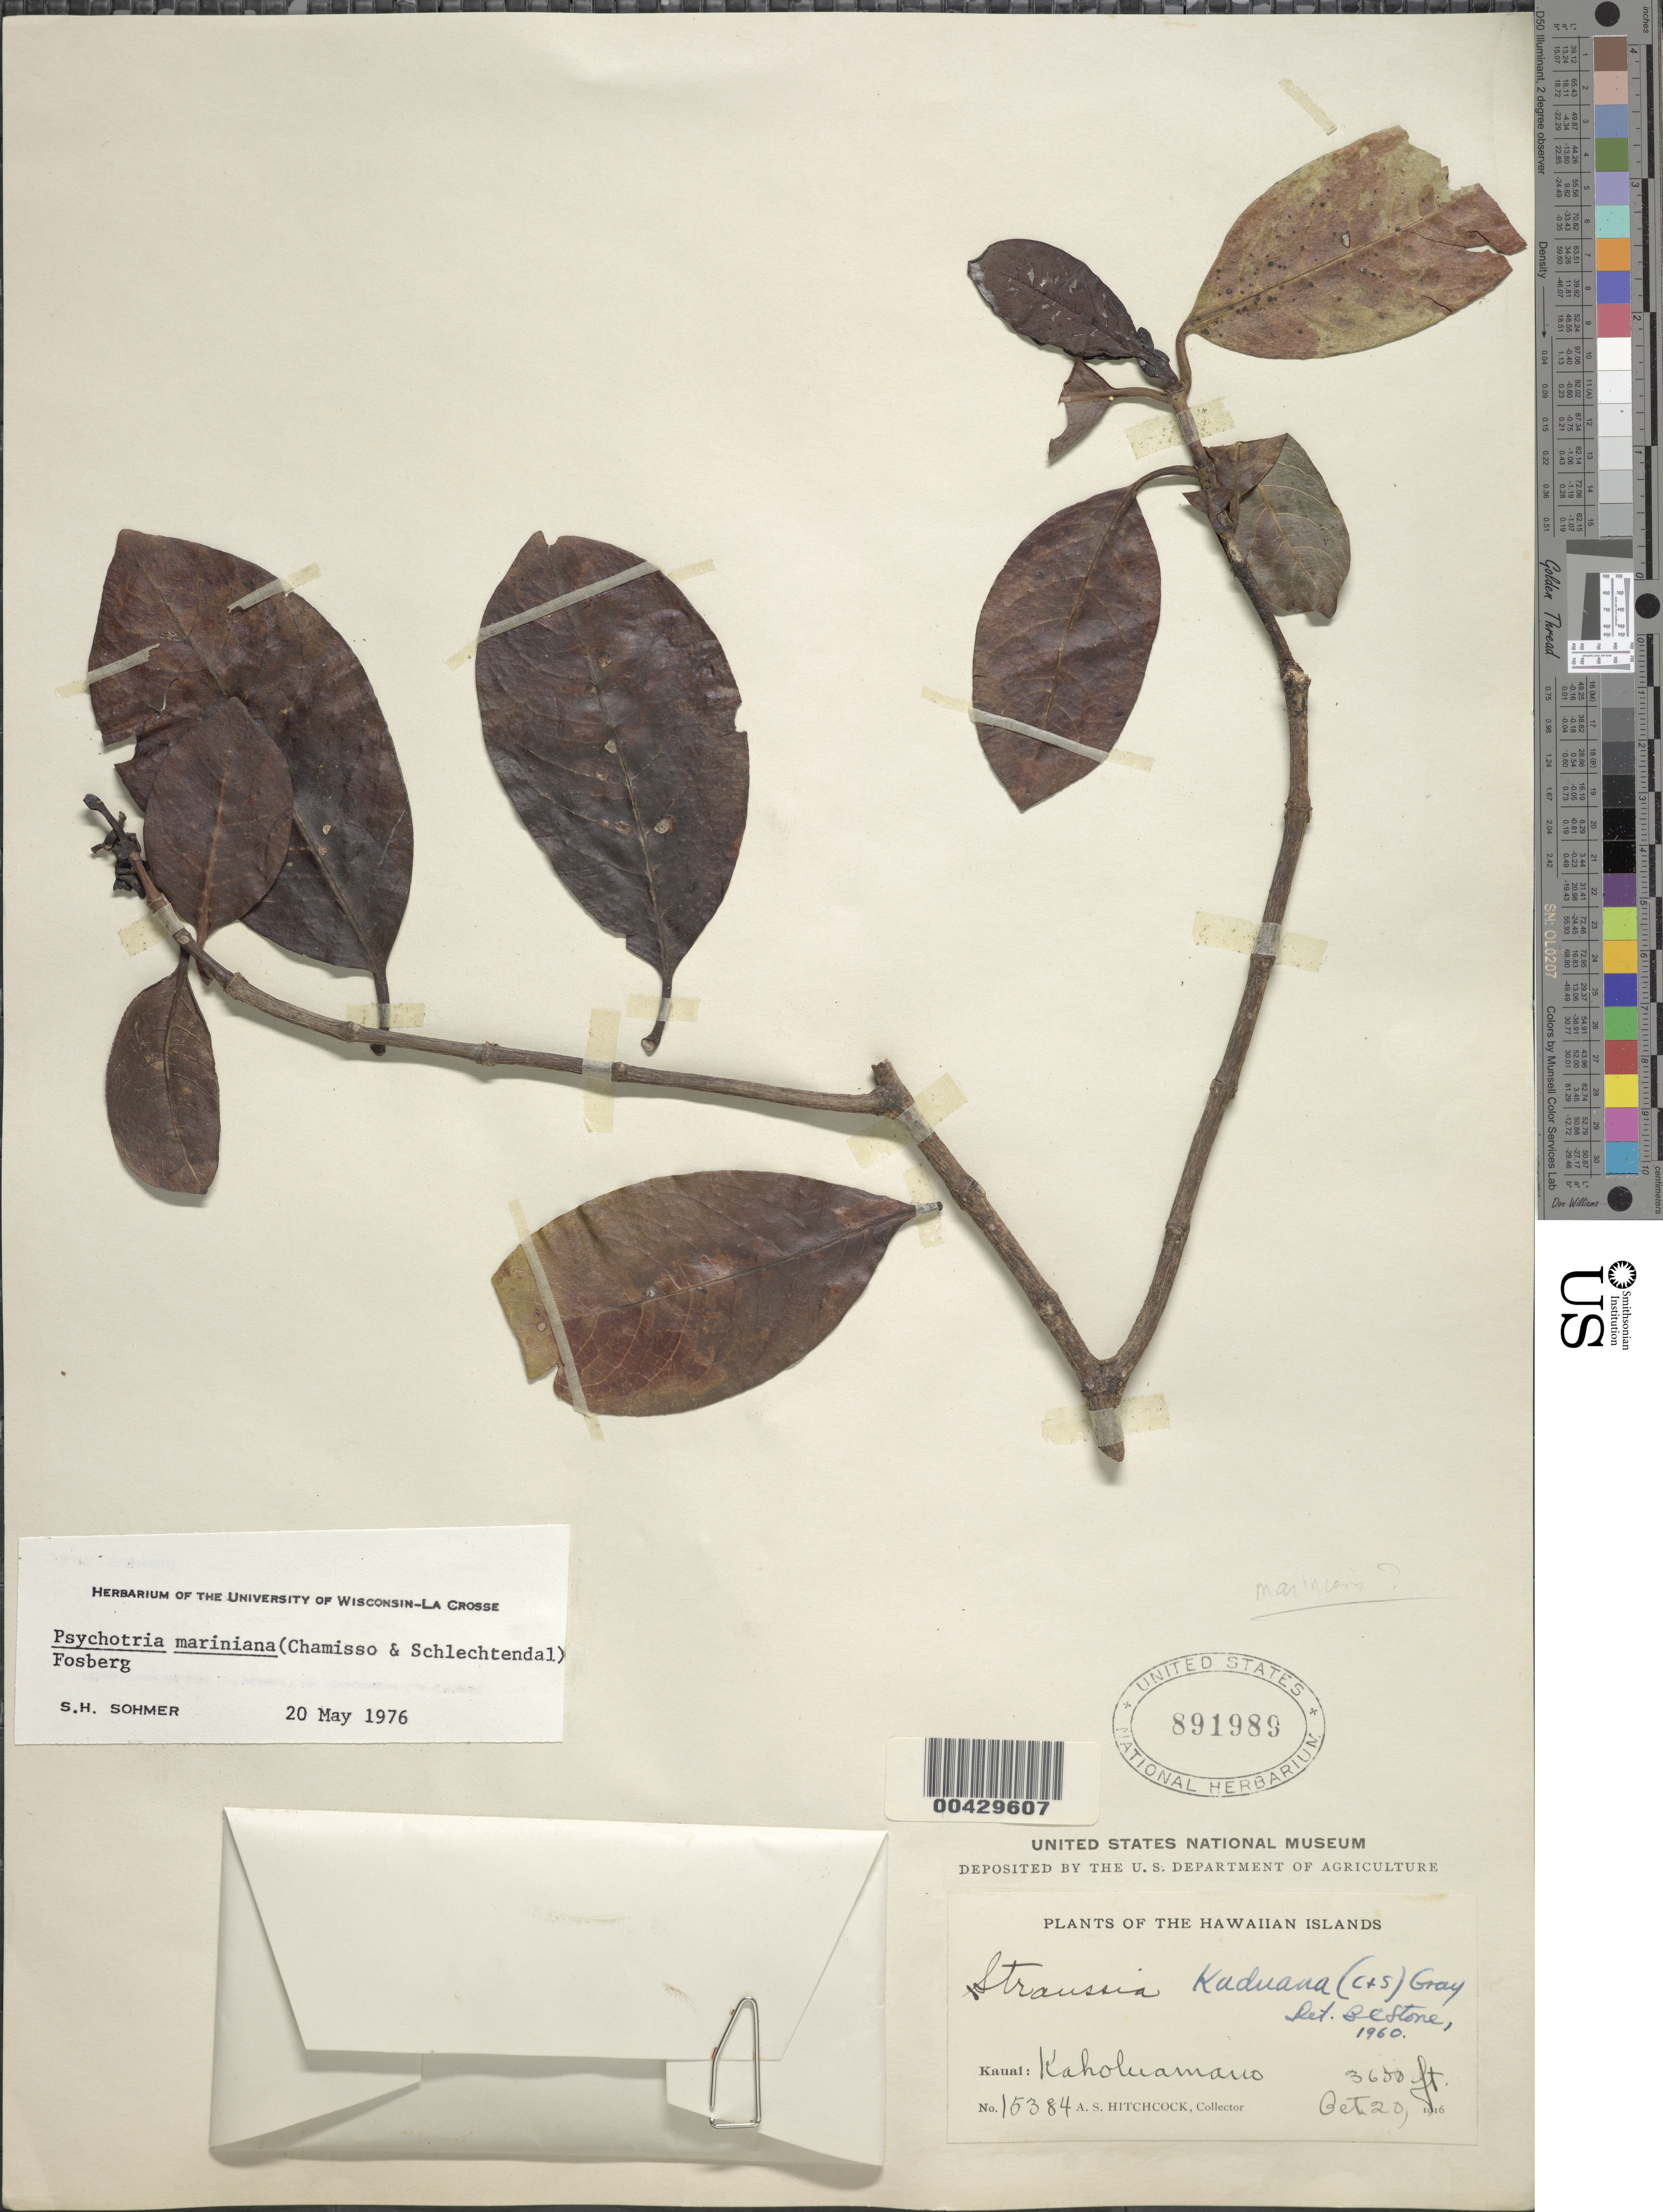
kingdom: Plantae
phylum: Tracheophyta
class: Magnoliopsida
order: Gentianales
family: Rubiaceae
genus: Psychotria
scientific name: Psychotria mariniana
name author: (Cham. & Schltdl.) Fosberg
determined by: Sohmer, S. H.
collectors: A. S. Hitchcock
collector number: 15384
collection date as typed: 20 Oct 1916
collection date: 1916-10-20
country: United States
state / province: Hawaii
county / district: Kauai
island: Kaua'i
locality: Kaholuamano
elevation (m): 1097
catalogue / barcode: US 891989